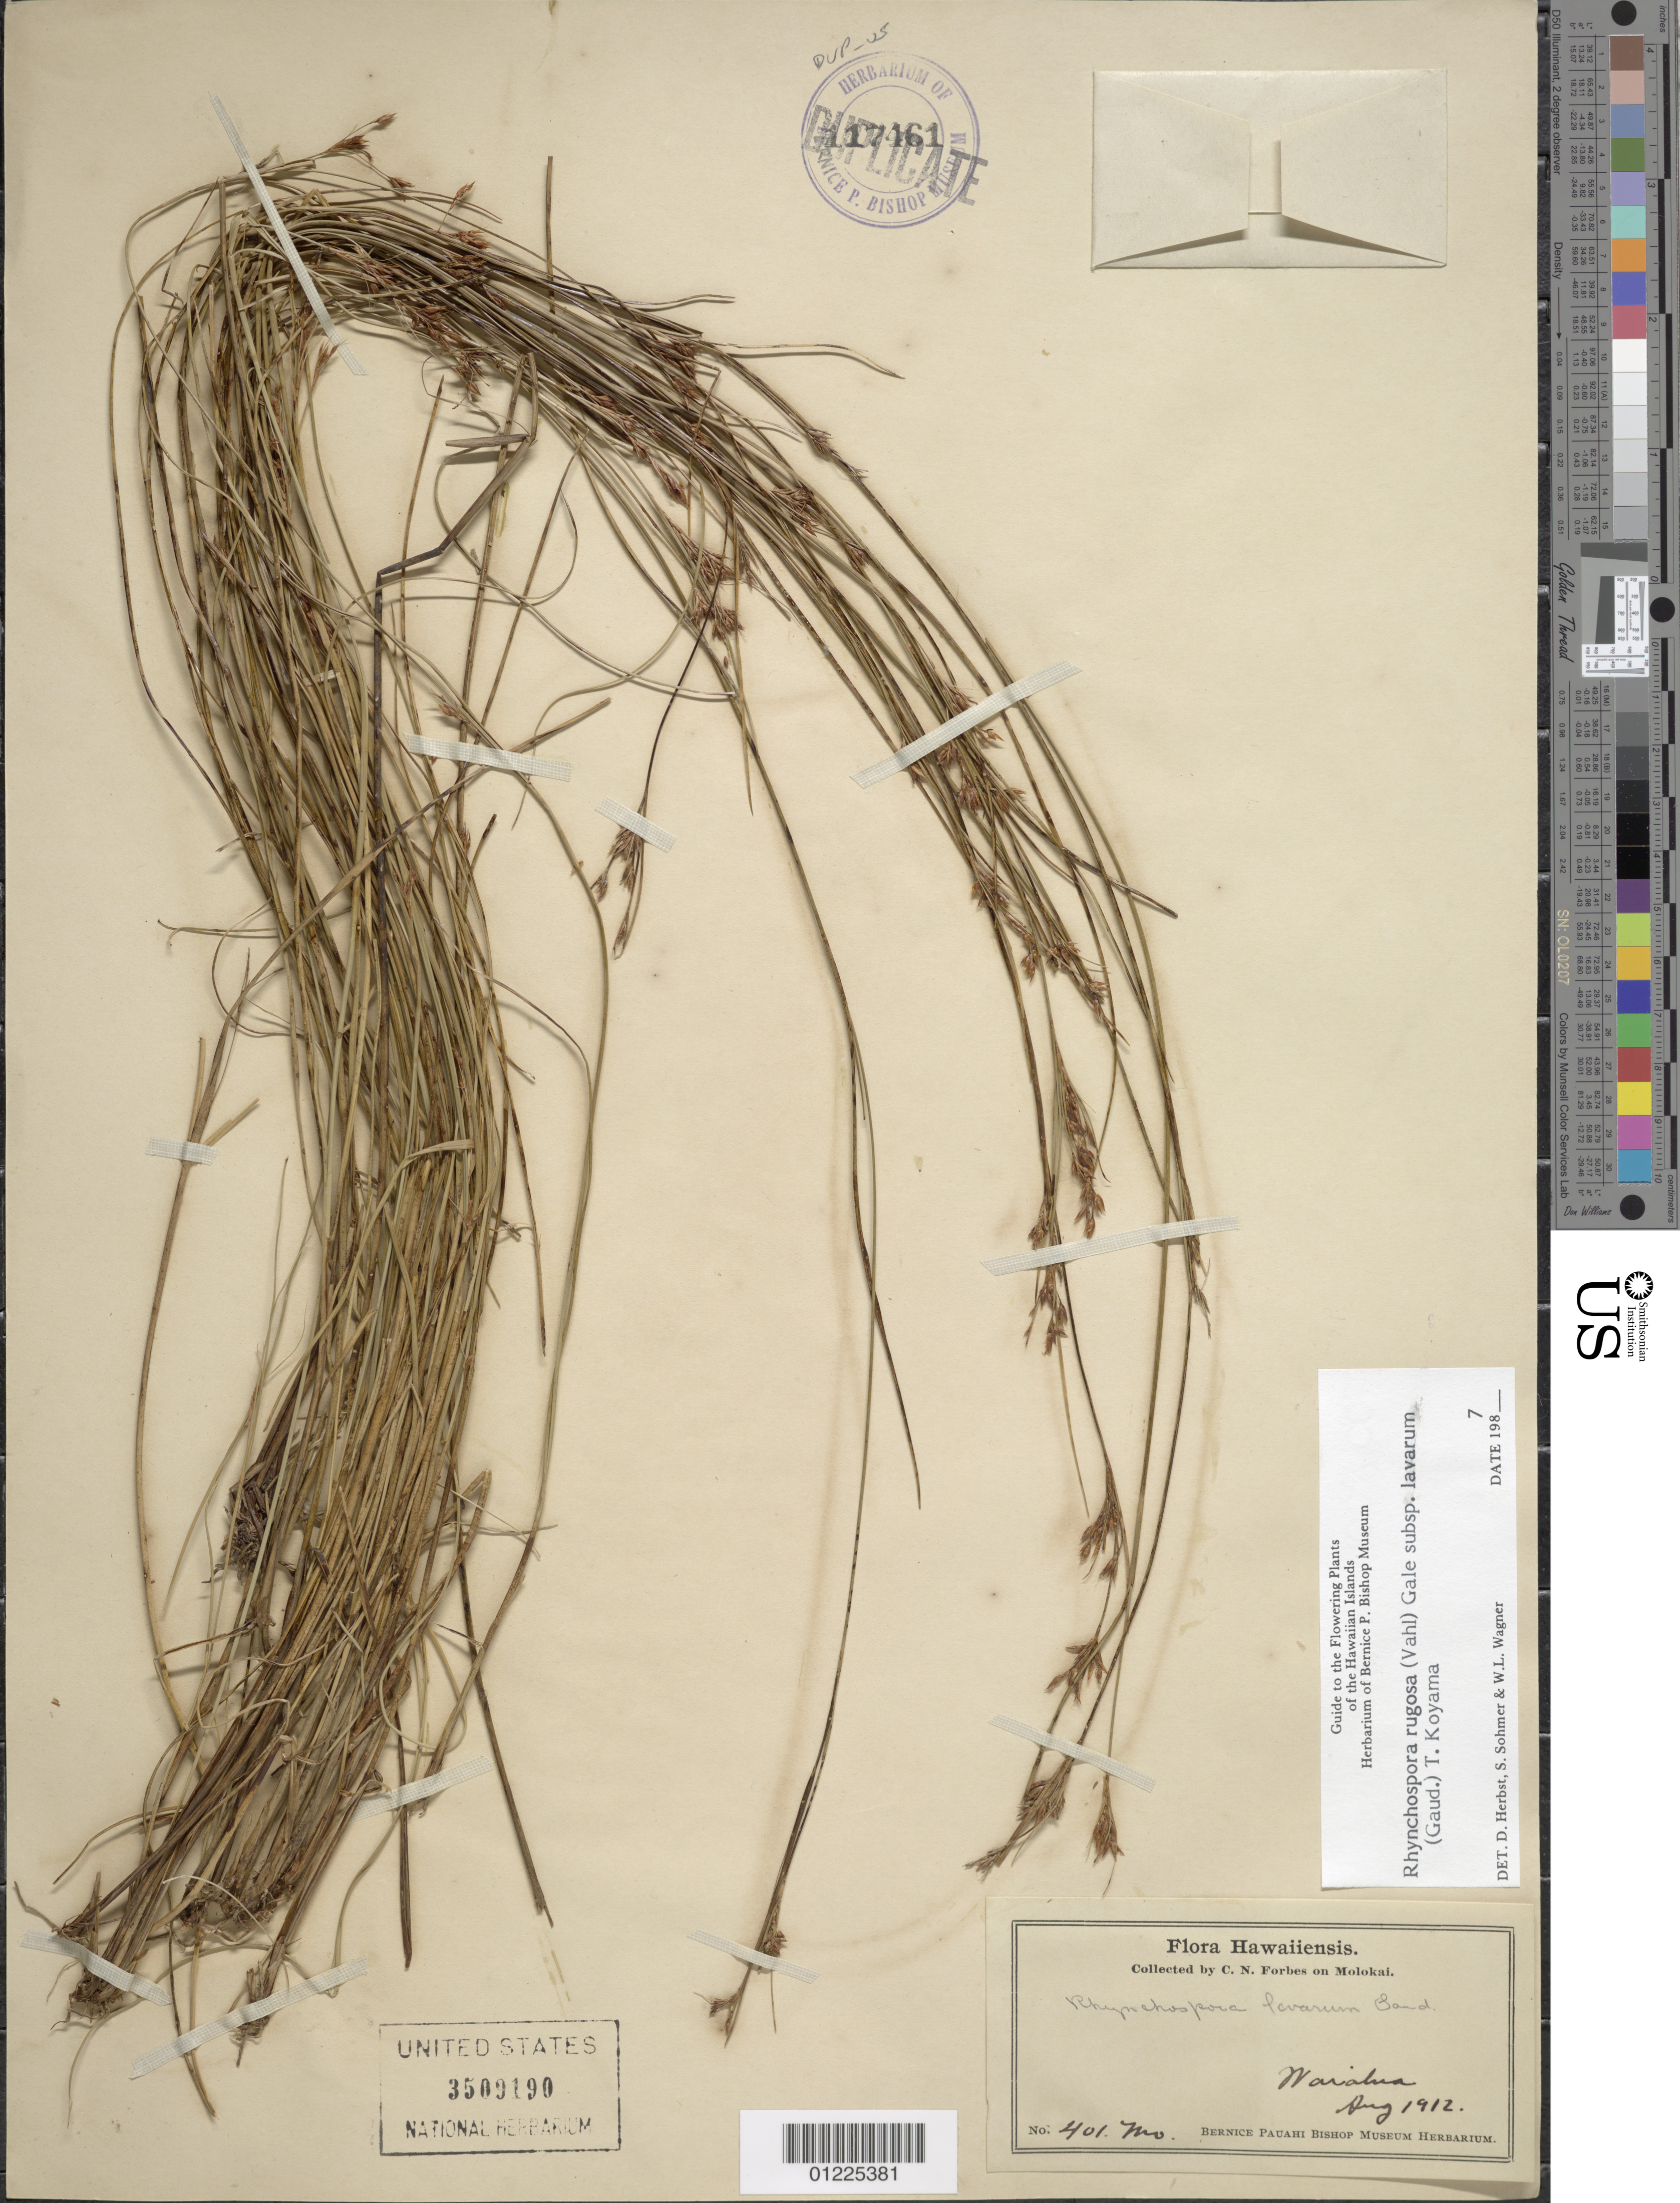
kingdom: Plantae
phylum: Tracheophyta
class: Liliopsida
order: Poales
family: Cyperaceae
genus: Rhynchospora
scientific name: Rhynchospora rugosa subsp. lavarum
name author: (Gaudich.) T. Koyama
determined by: Herbst, D. R.; Sohmer, S. H.; Wagner, W. L.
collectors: C. N. Forbes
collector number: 401.Mo.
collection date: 1912-08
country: United States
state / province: Hawaii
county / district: Maui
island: Moloka'i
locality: Waialua.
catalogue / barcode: US 3509190